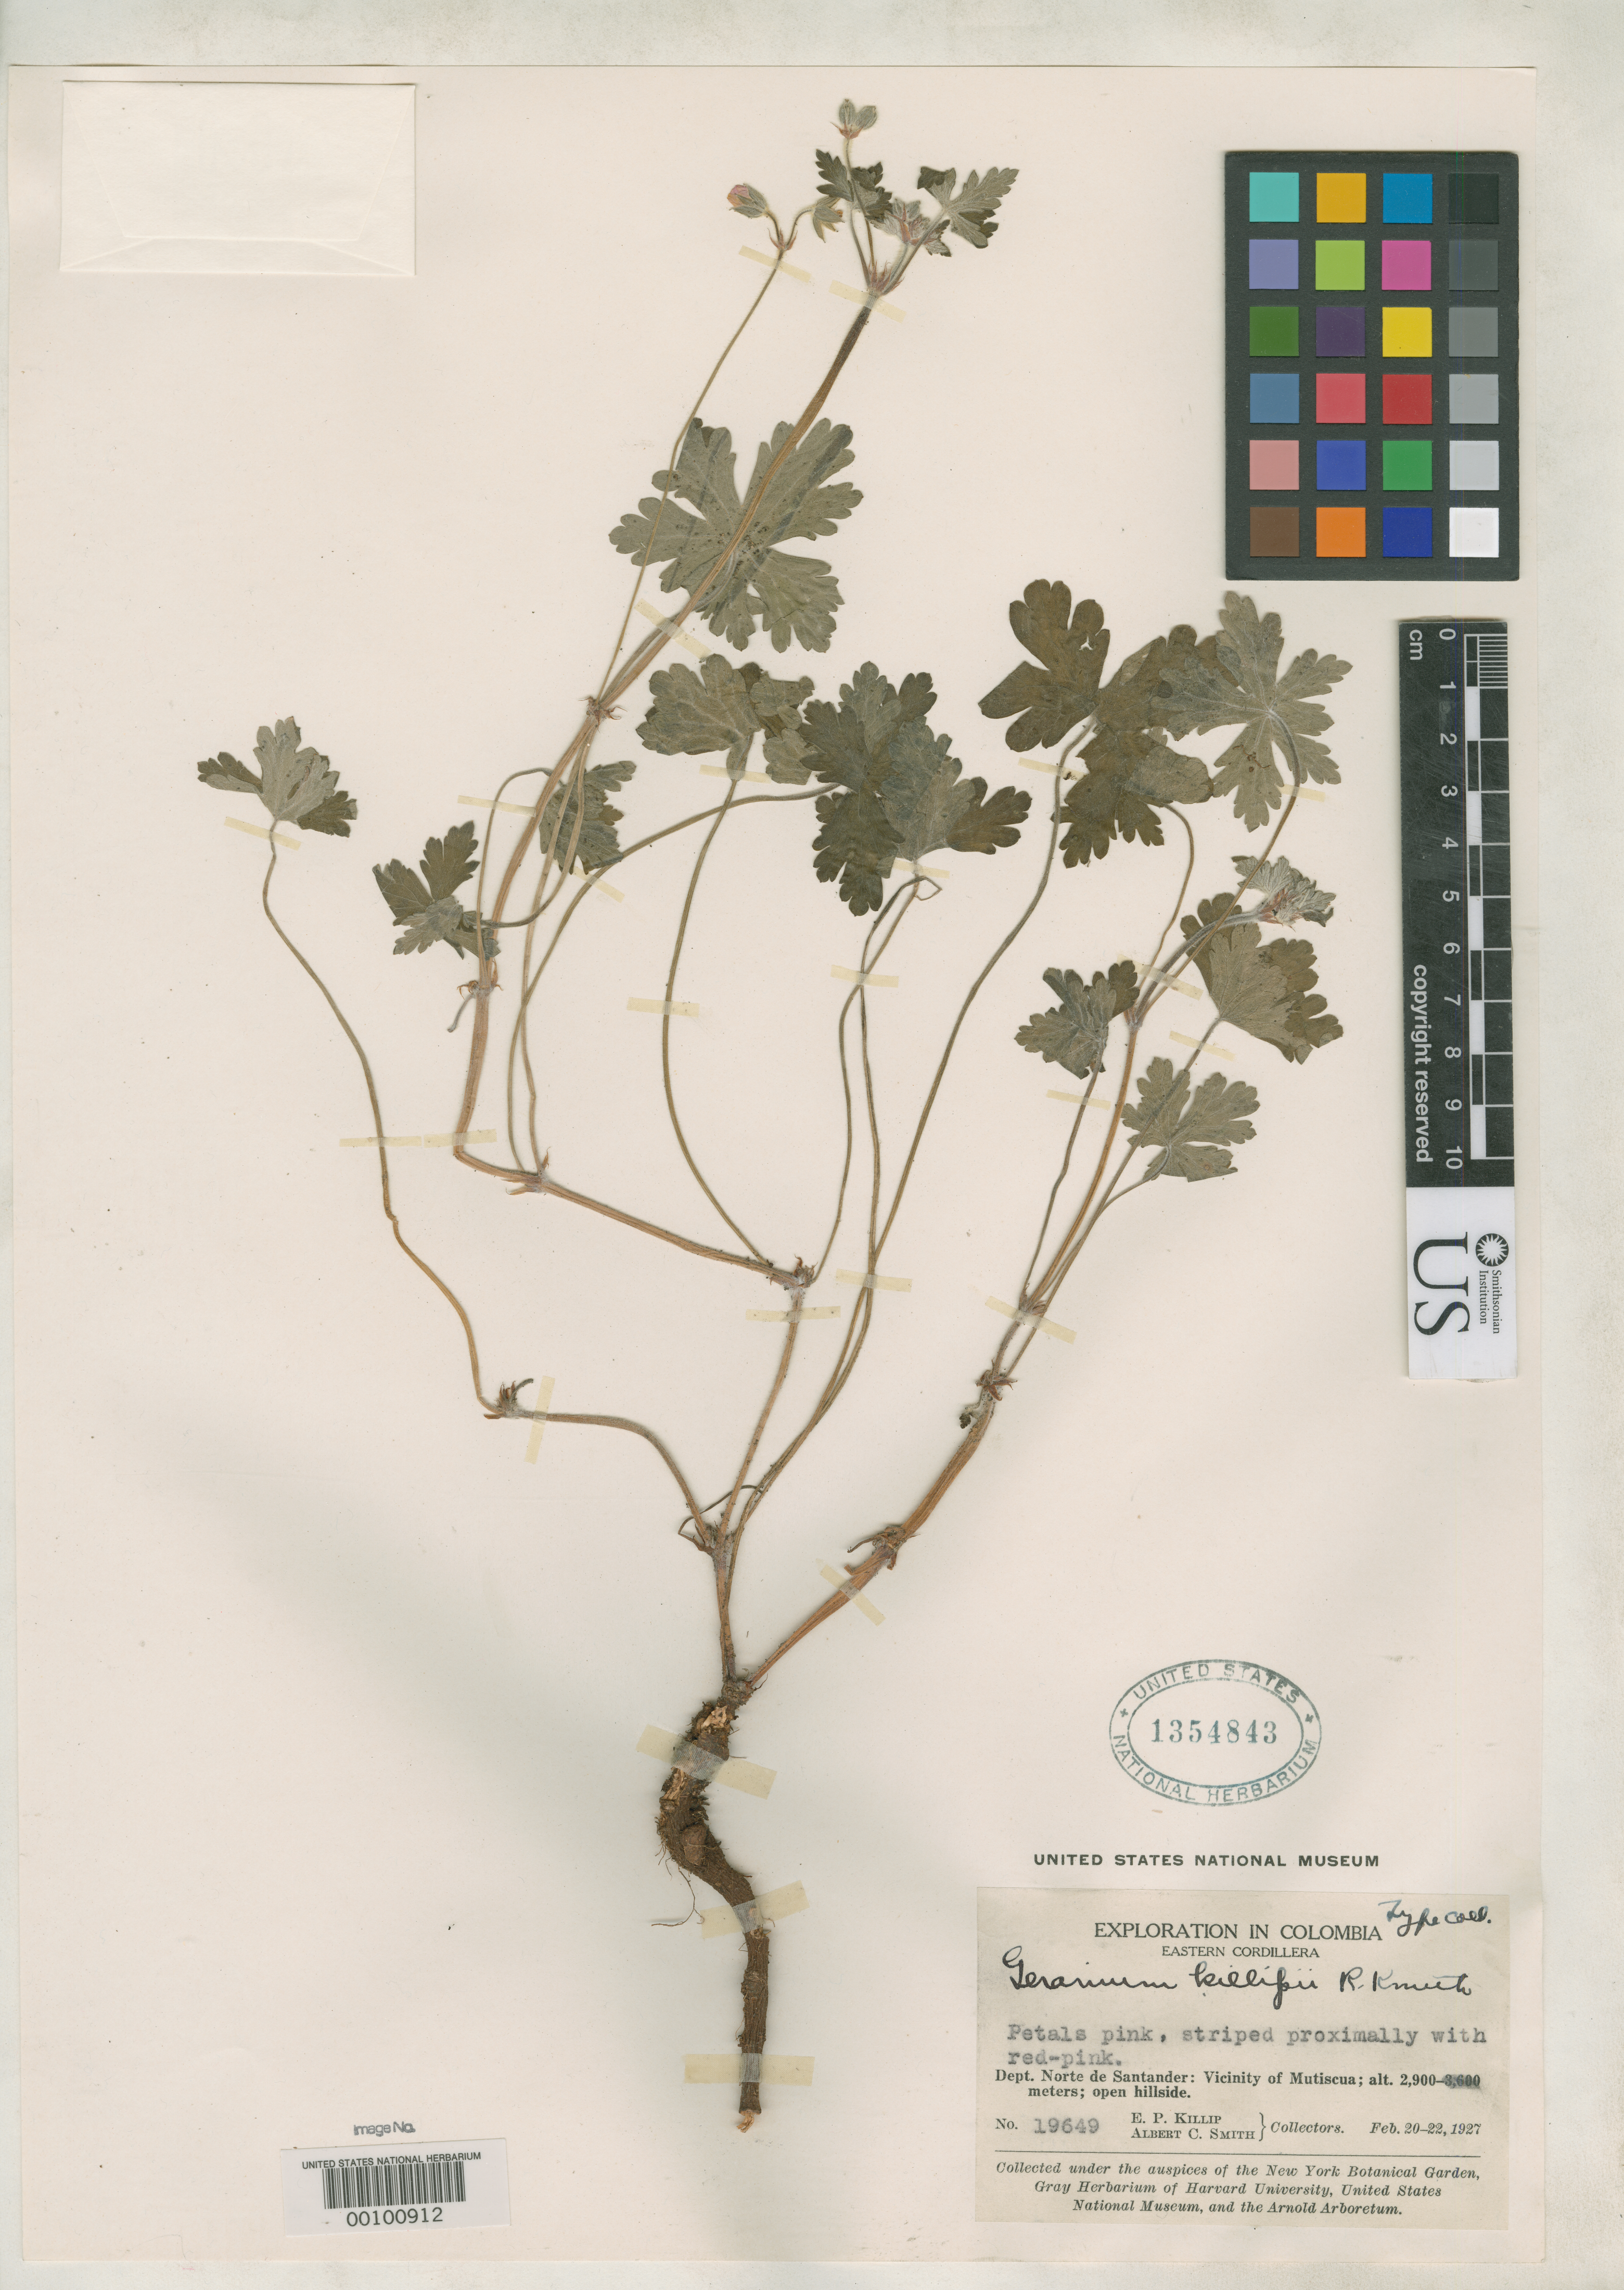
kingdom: Plantae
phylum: Tracheophyta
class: Magnoliopsida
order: Geraniales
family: Geraniaceae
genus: Geranium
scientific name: Geranium killipii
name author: R. Knuth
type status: Isotype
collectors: E. P. Killip & A. C. Smith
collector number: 19649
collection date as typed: Feb 1927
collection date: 1927-02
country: Colombia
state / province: Norte de Santander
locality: Mutiscua.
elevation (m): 2900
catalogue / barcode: US 1354843